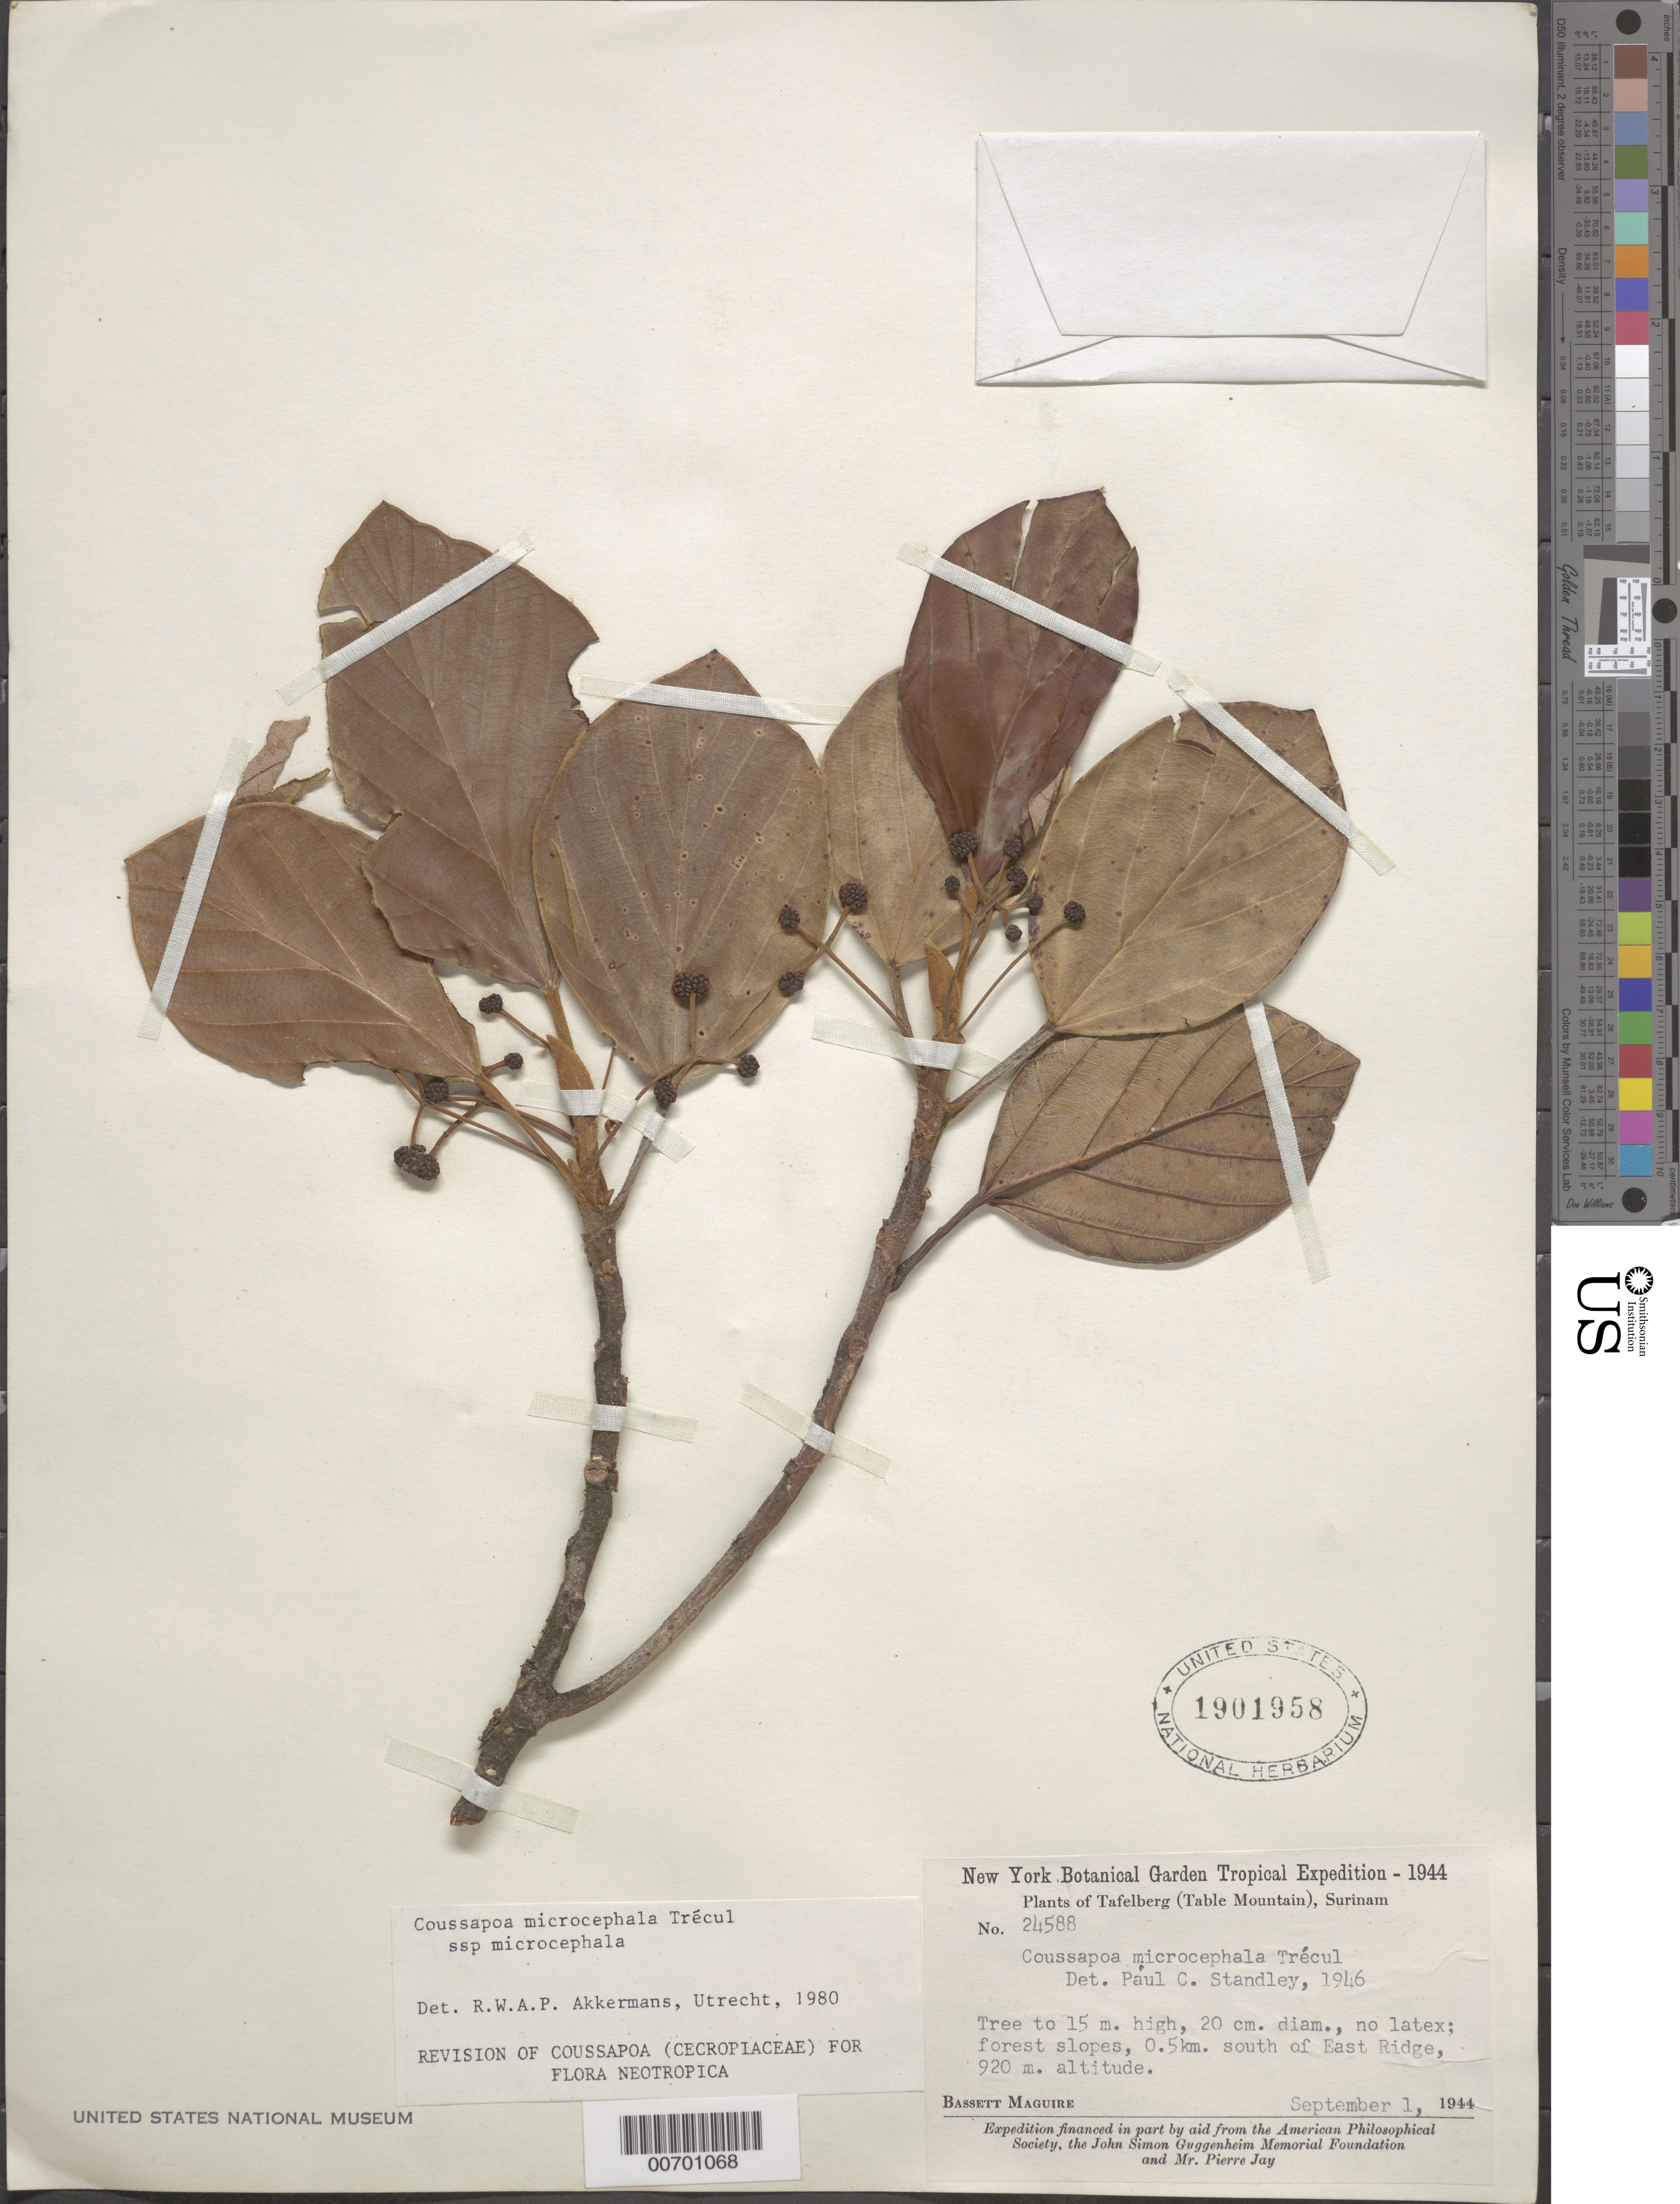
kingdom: Plantae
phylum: Tracheophyta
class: Magnoliopsida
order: Rosales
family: Urticaceae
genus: Coussapoa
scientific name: Coussapoa microcephala subsp. microcephala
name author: Trécul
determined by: Akkermans, R. W. A. P.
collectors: B. Maguire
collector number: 24588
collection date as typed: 1-Sep-44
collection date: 1944-09-01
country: Suriname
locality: Tafelberg (Table Mountain), East Ridge, 0.5 km S of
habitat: Forest slopes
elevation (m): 920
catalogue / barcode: US 1901958